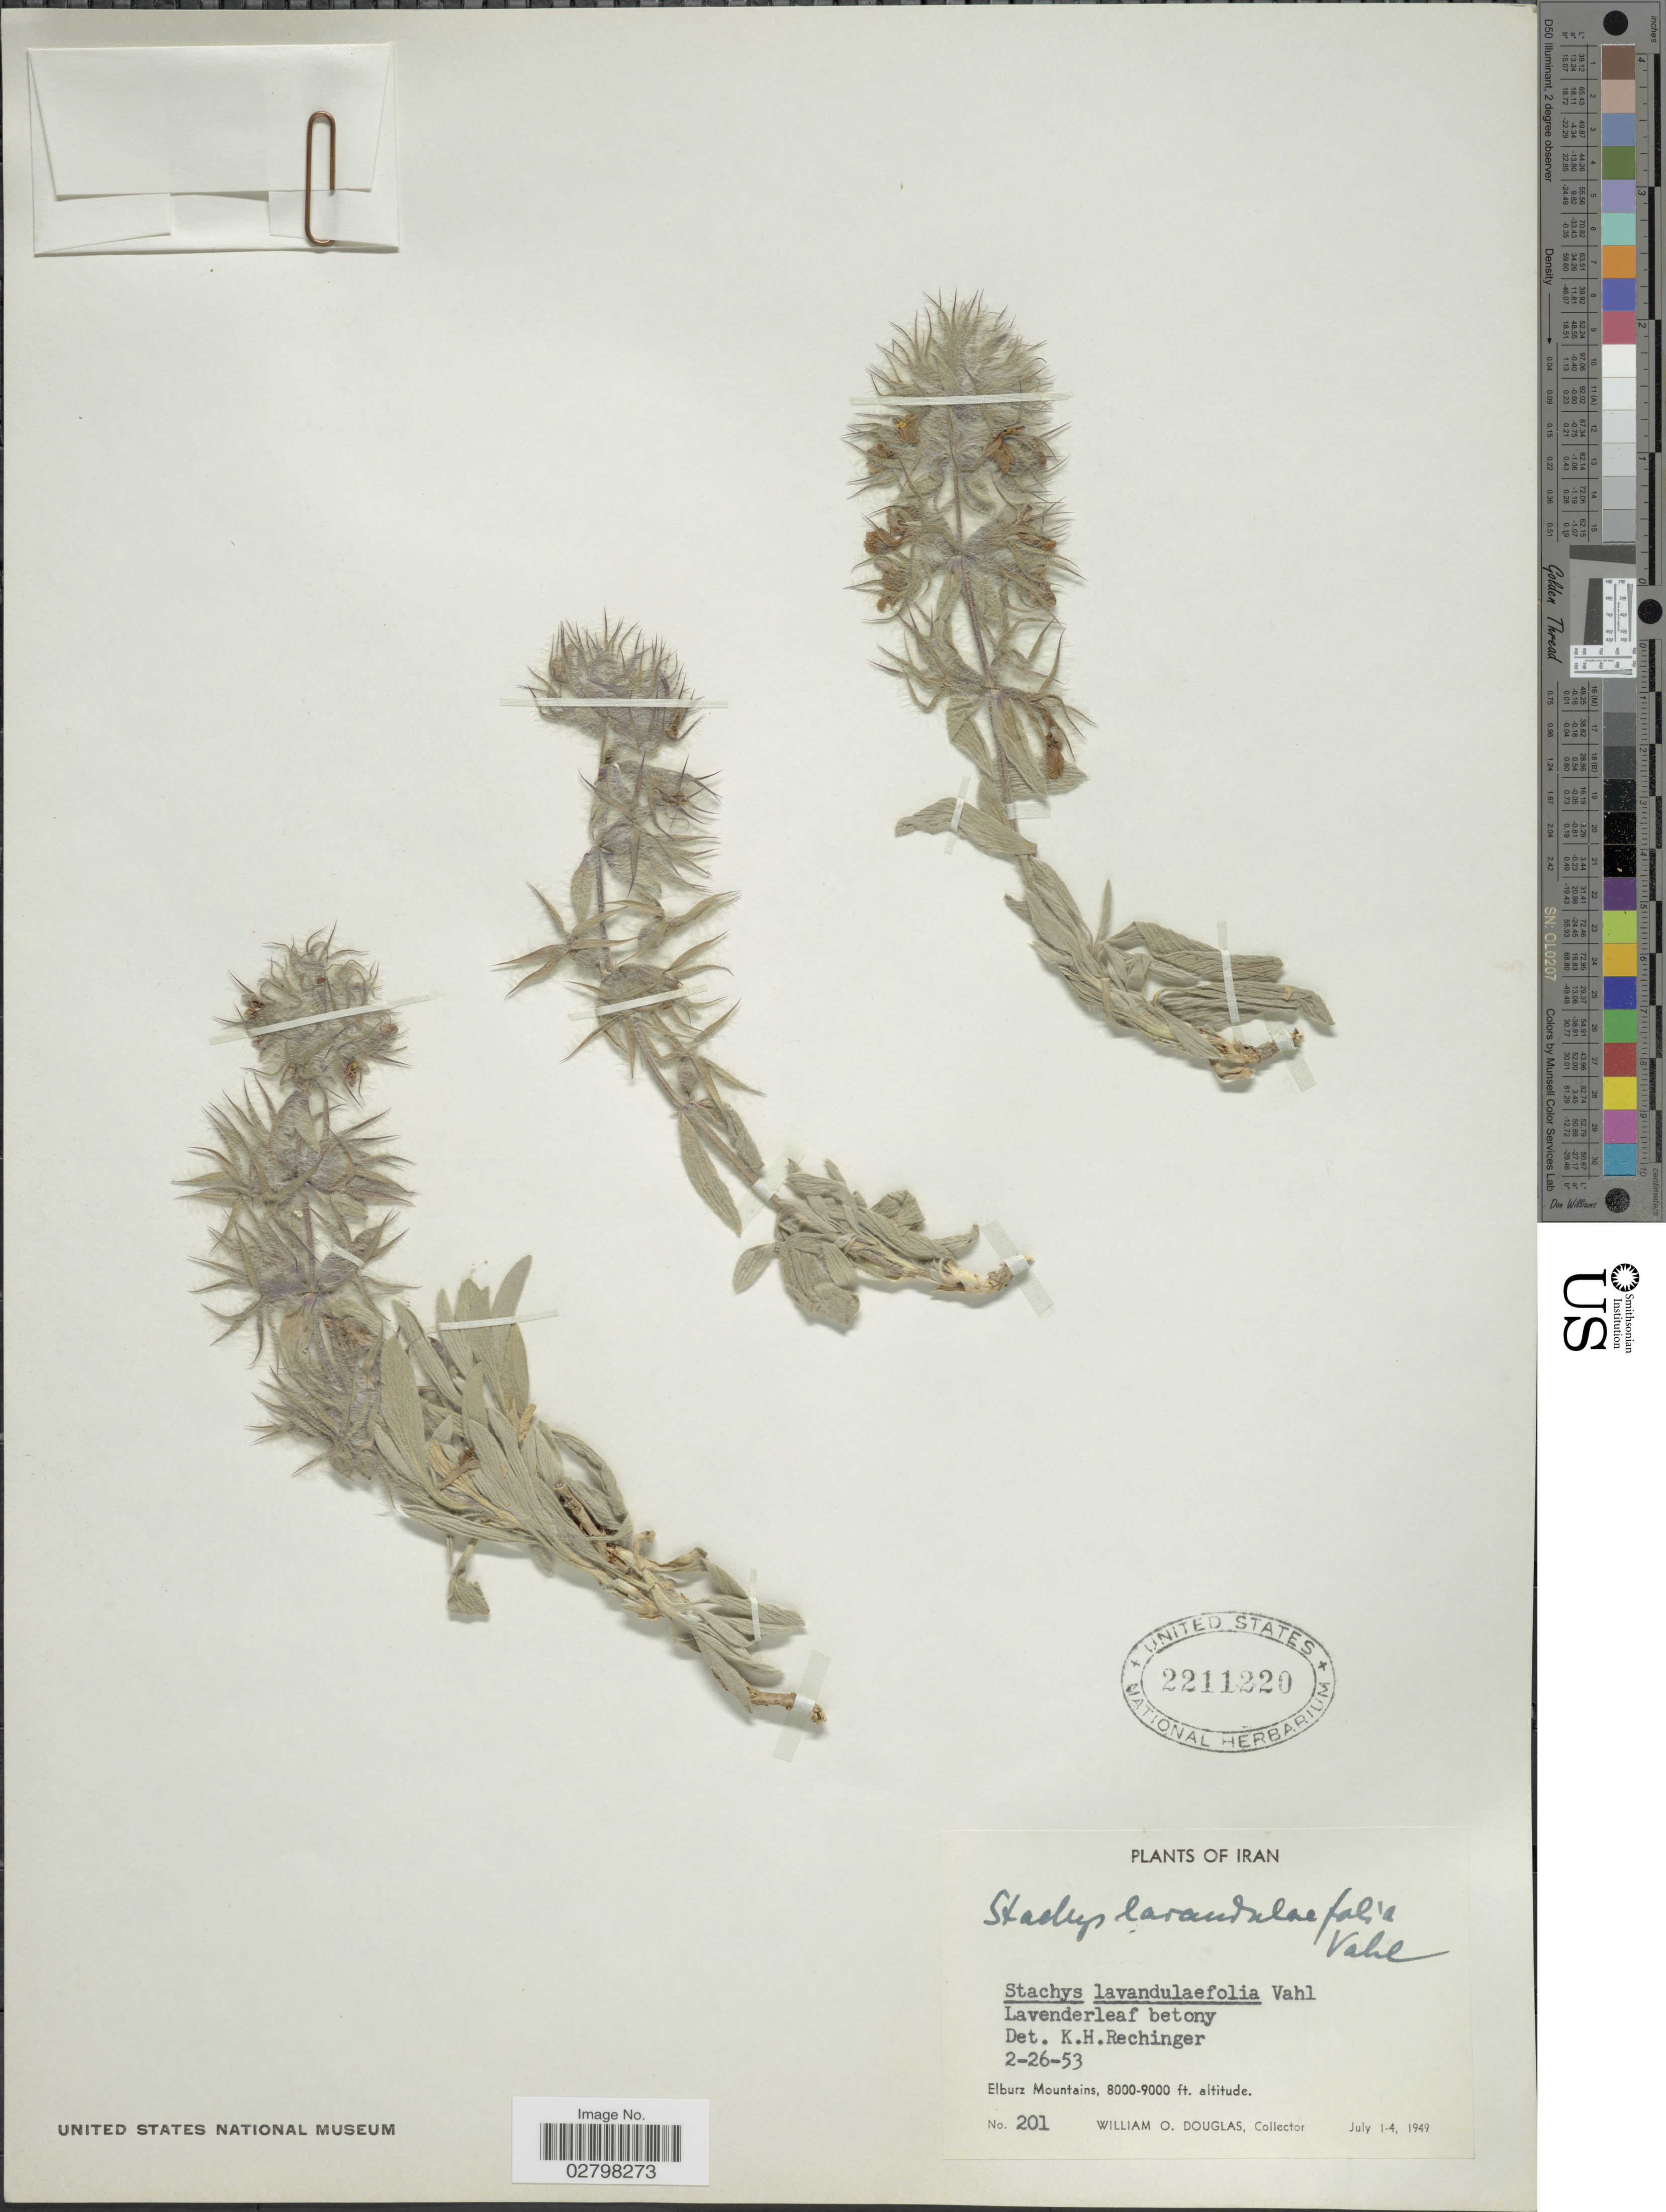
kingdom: Plantae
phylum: Tracheophyta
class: Magnoliopsida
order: Lamiales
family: Lamiaceae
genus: Stachys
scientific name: Stachys lavandulifolia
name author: Vahl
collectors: W. Douglas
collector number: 201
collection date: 1949-07-01/1949-07-04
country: Iran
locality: Elburz Mountains.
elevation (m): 2438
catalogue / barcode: US 2211220